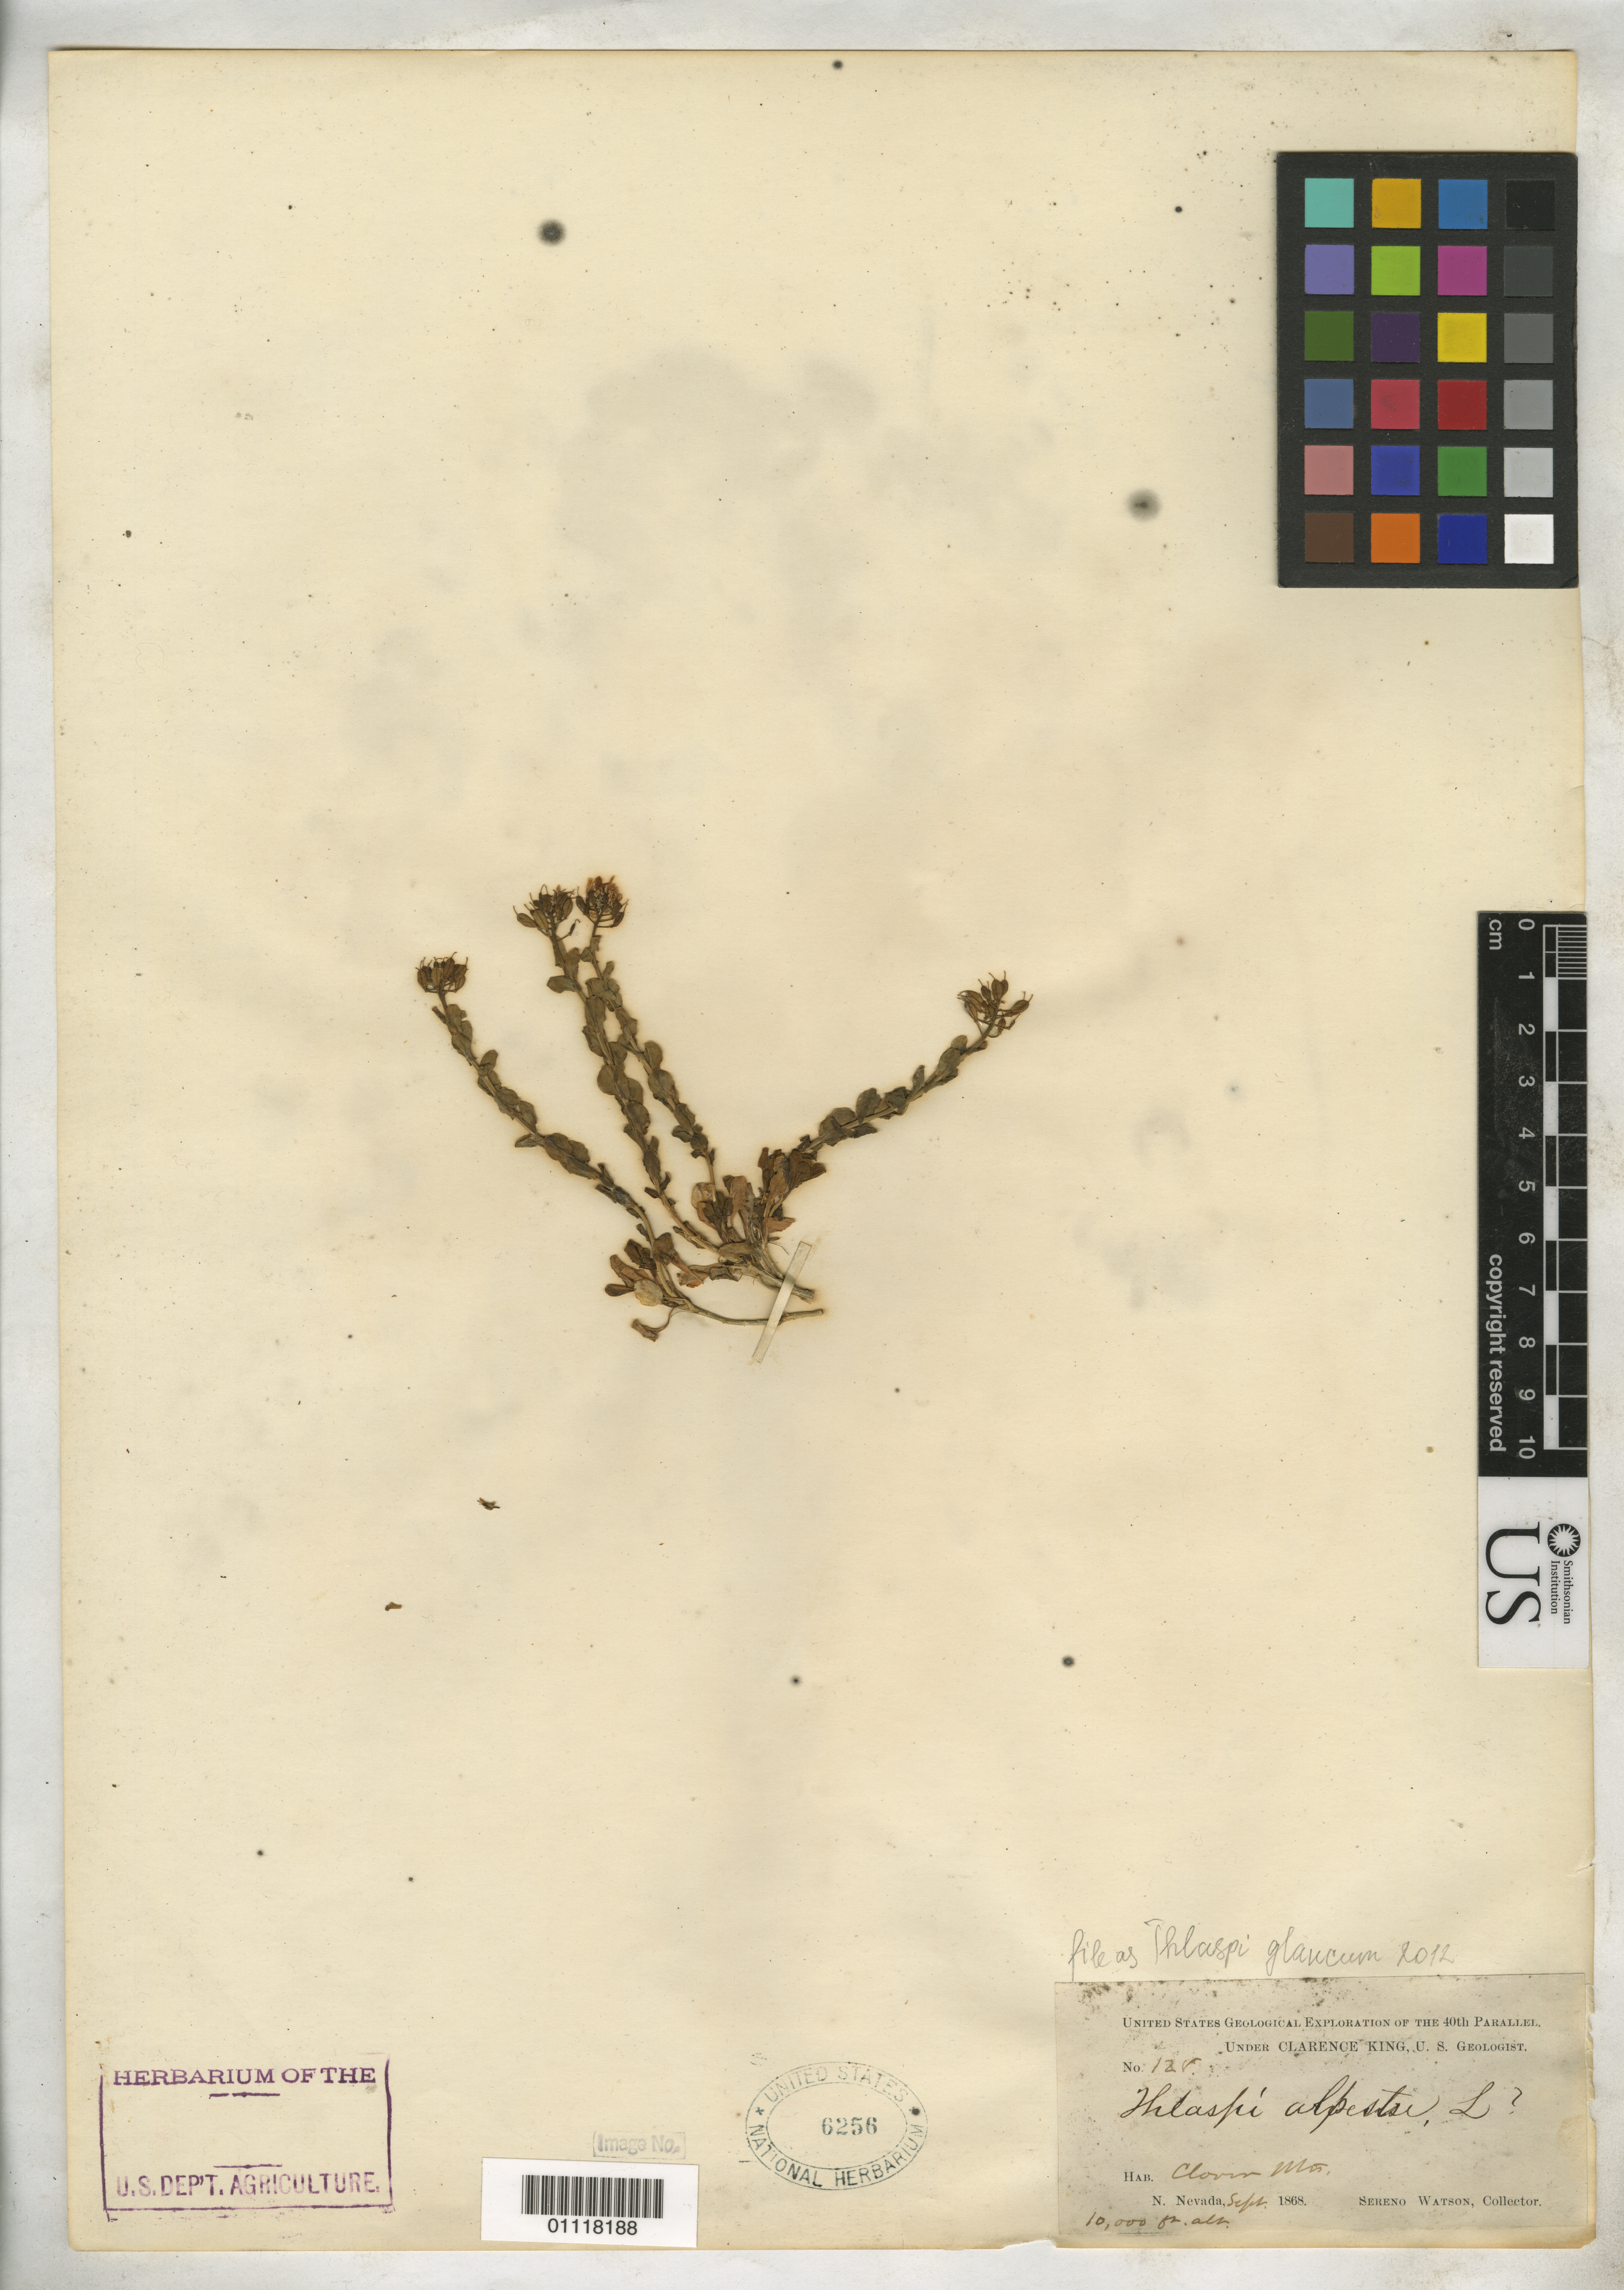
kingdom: Plantae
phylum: Tracheophyta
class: Magnoliopsida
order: Brassicales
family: Brassicaceae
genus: Thlaspi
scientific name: Thlaspi glaucum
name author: (A. Nelson) A. Nelson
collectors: S. Watson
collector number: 128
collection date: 1868-09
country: United States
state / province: Nevada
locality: Clover Mts.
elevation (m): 3048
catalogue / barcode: US 6256